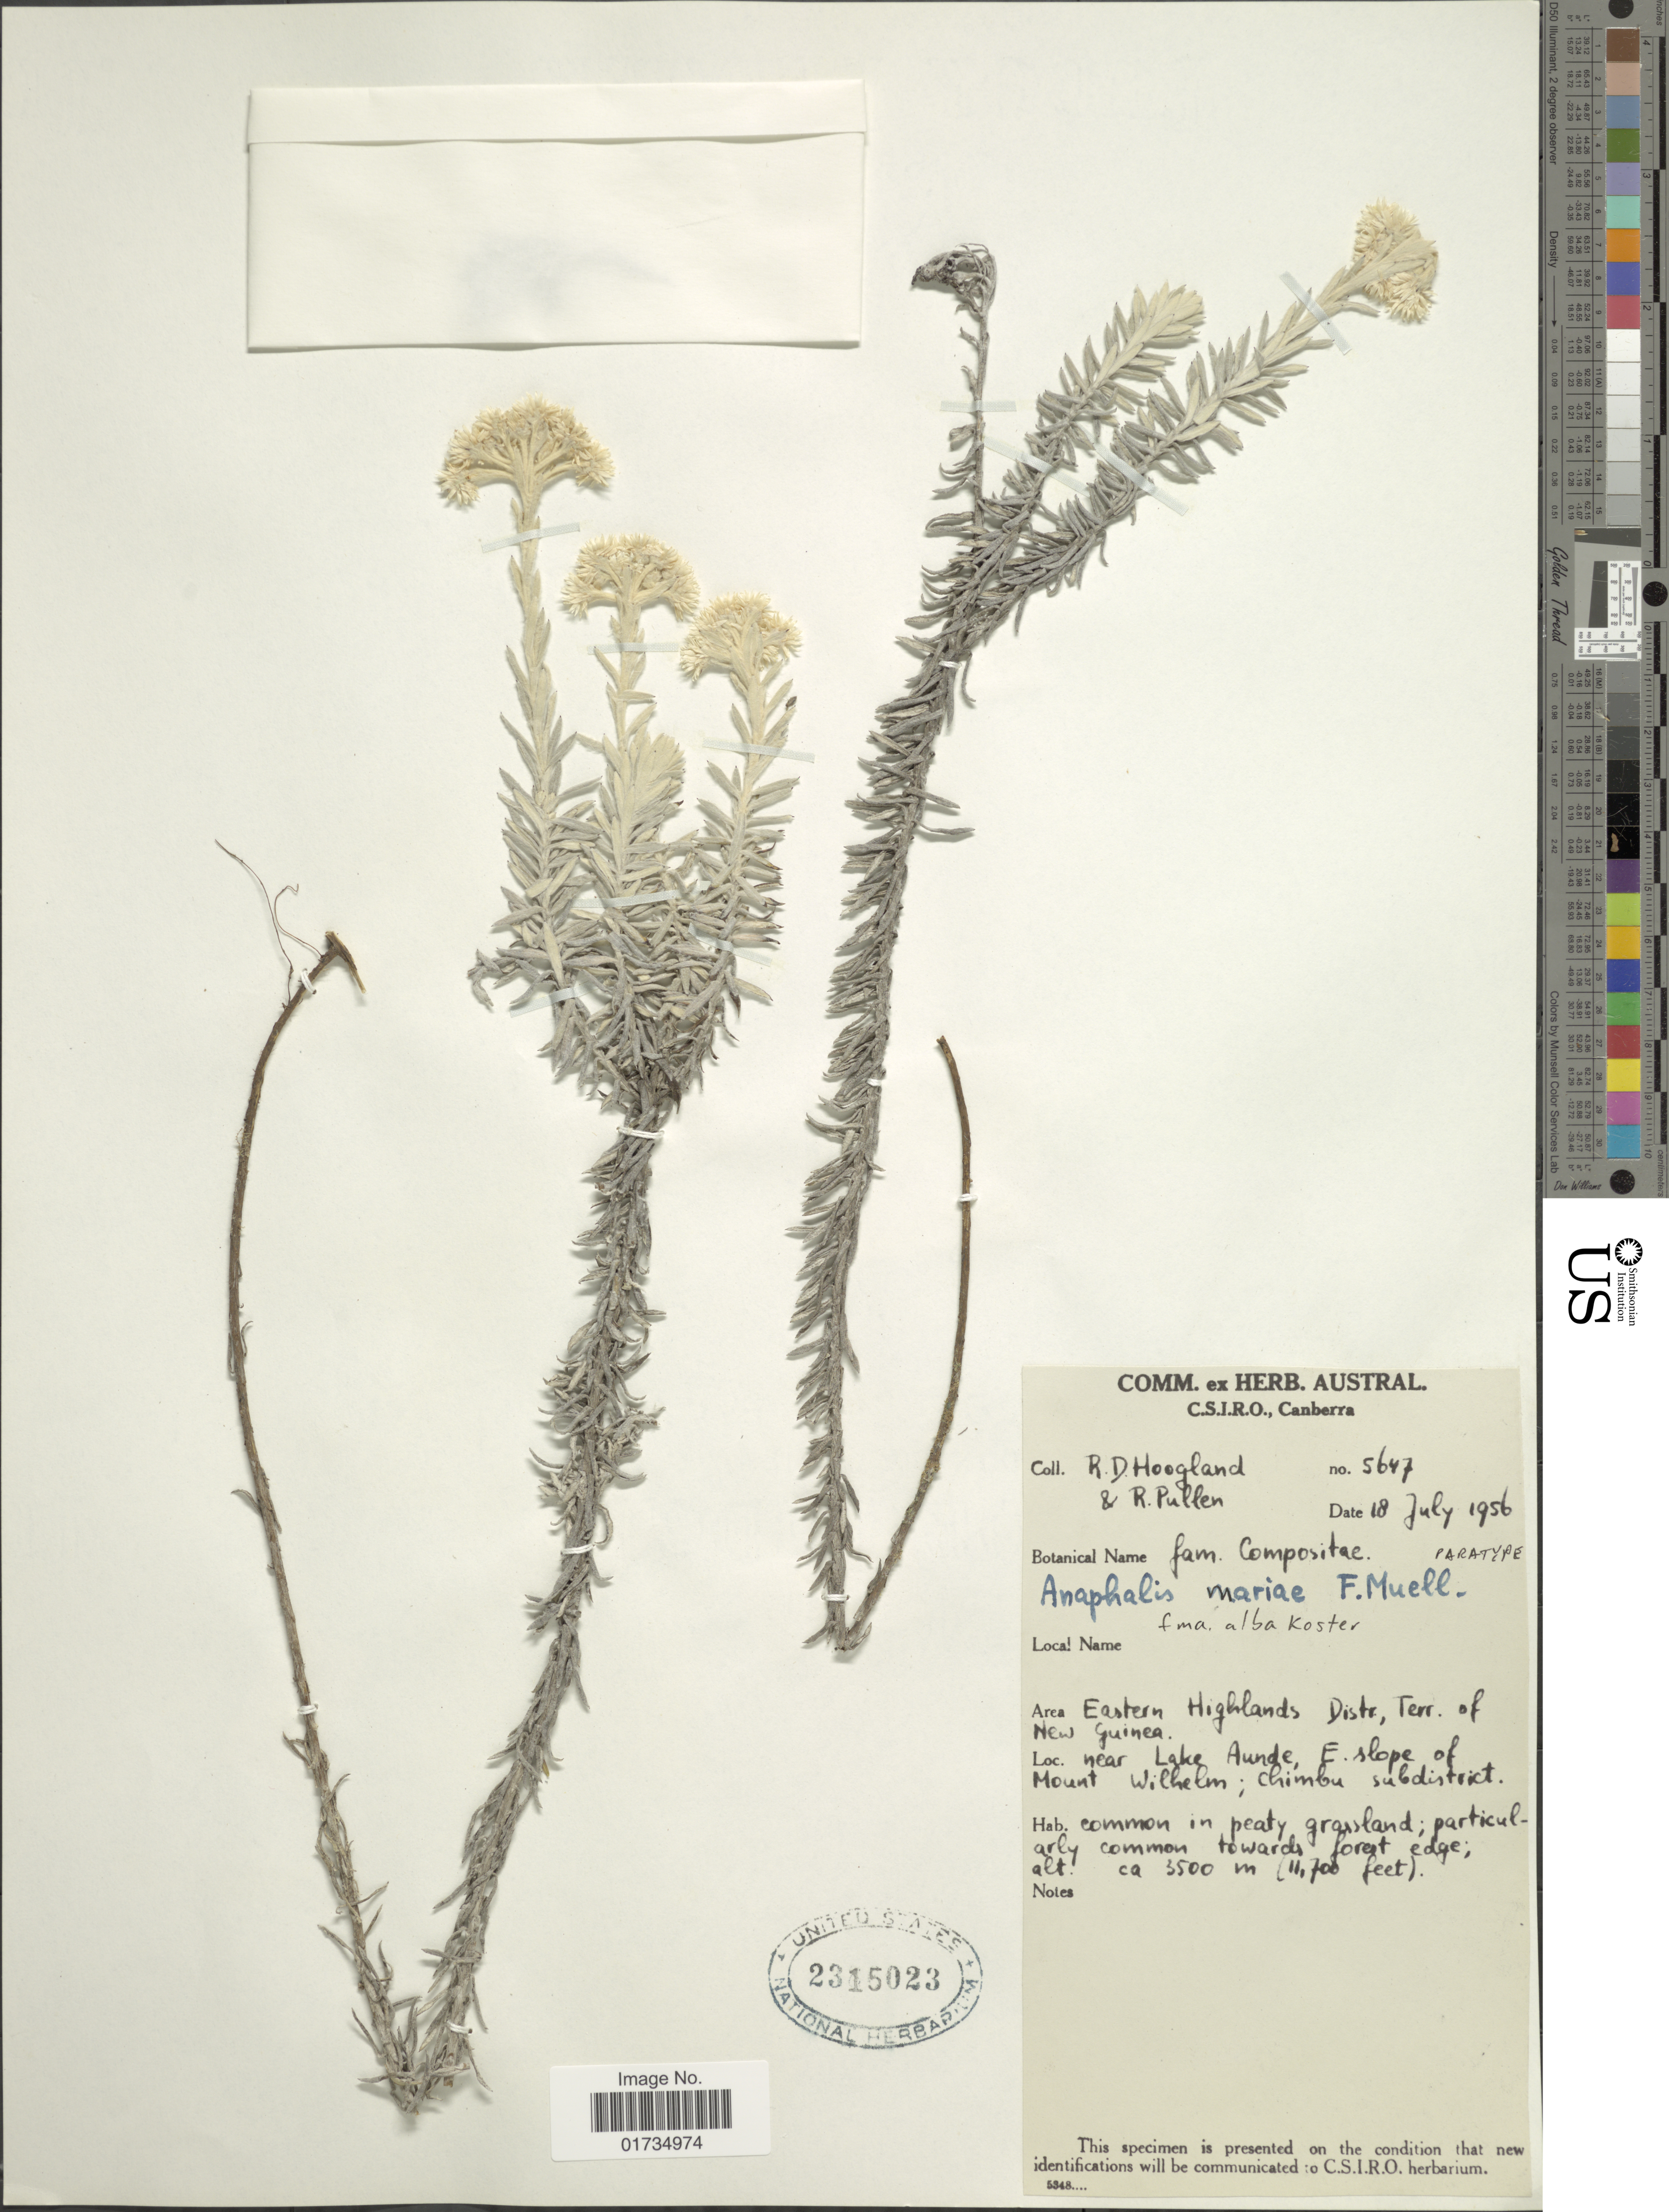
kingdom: Plantae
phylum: Tracheophyta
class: Magnoliopsida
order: Asterales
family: Asteraceae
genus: Anaphalis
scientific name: Anaphalis mariae f. alba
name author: J. Kost.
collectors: R. D. Hoogland & R. Pullen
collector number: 5647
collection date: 1956-07-18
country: Papua New Guinea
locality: Eastern Highlands Distr: Terr. of New Guinea. near Lake Aunde, E. slope of Mount Wilhelm; Chimbu subdistrict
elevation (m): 3500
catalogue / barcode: US 2315023